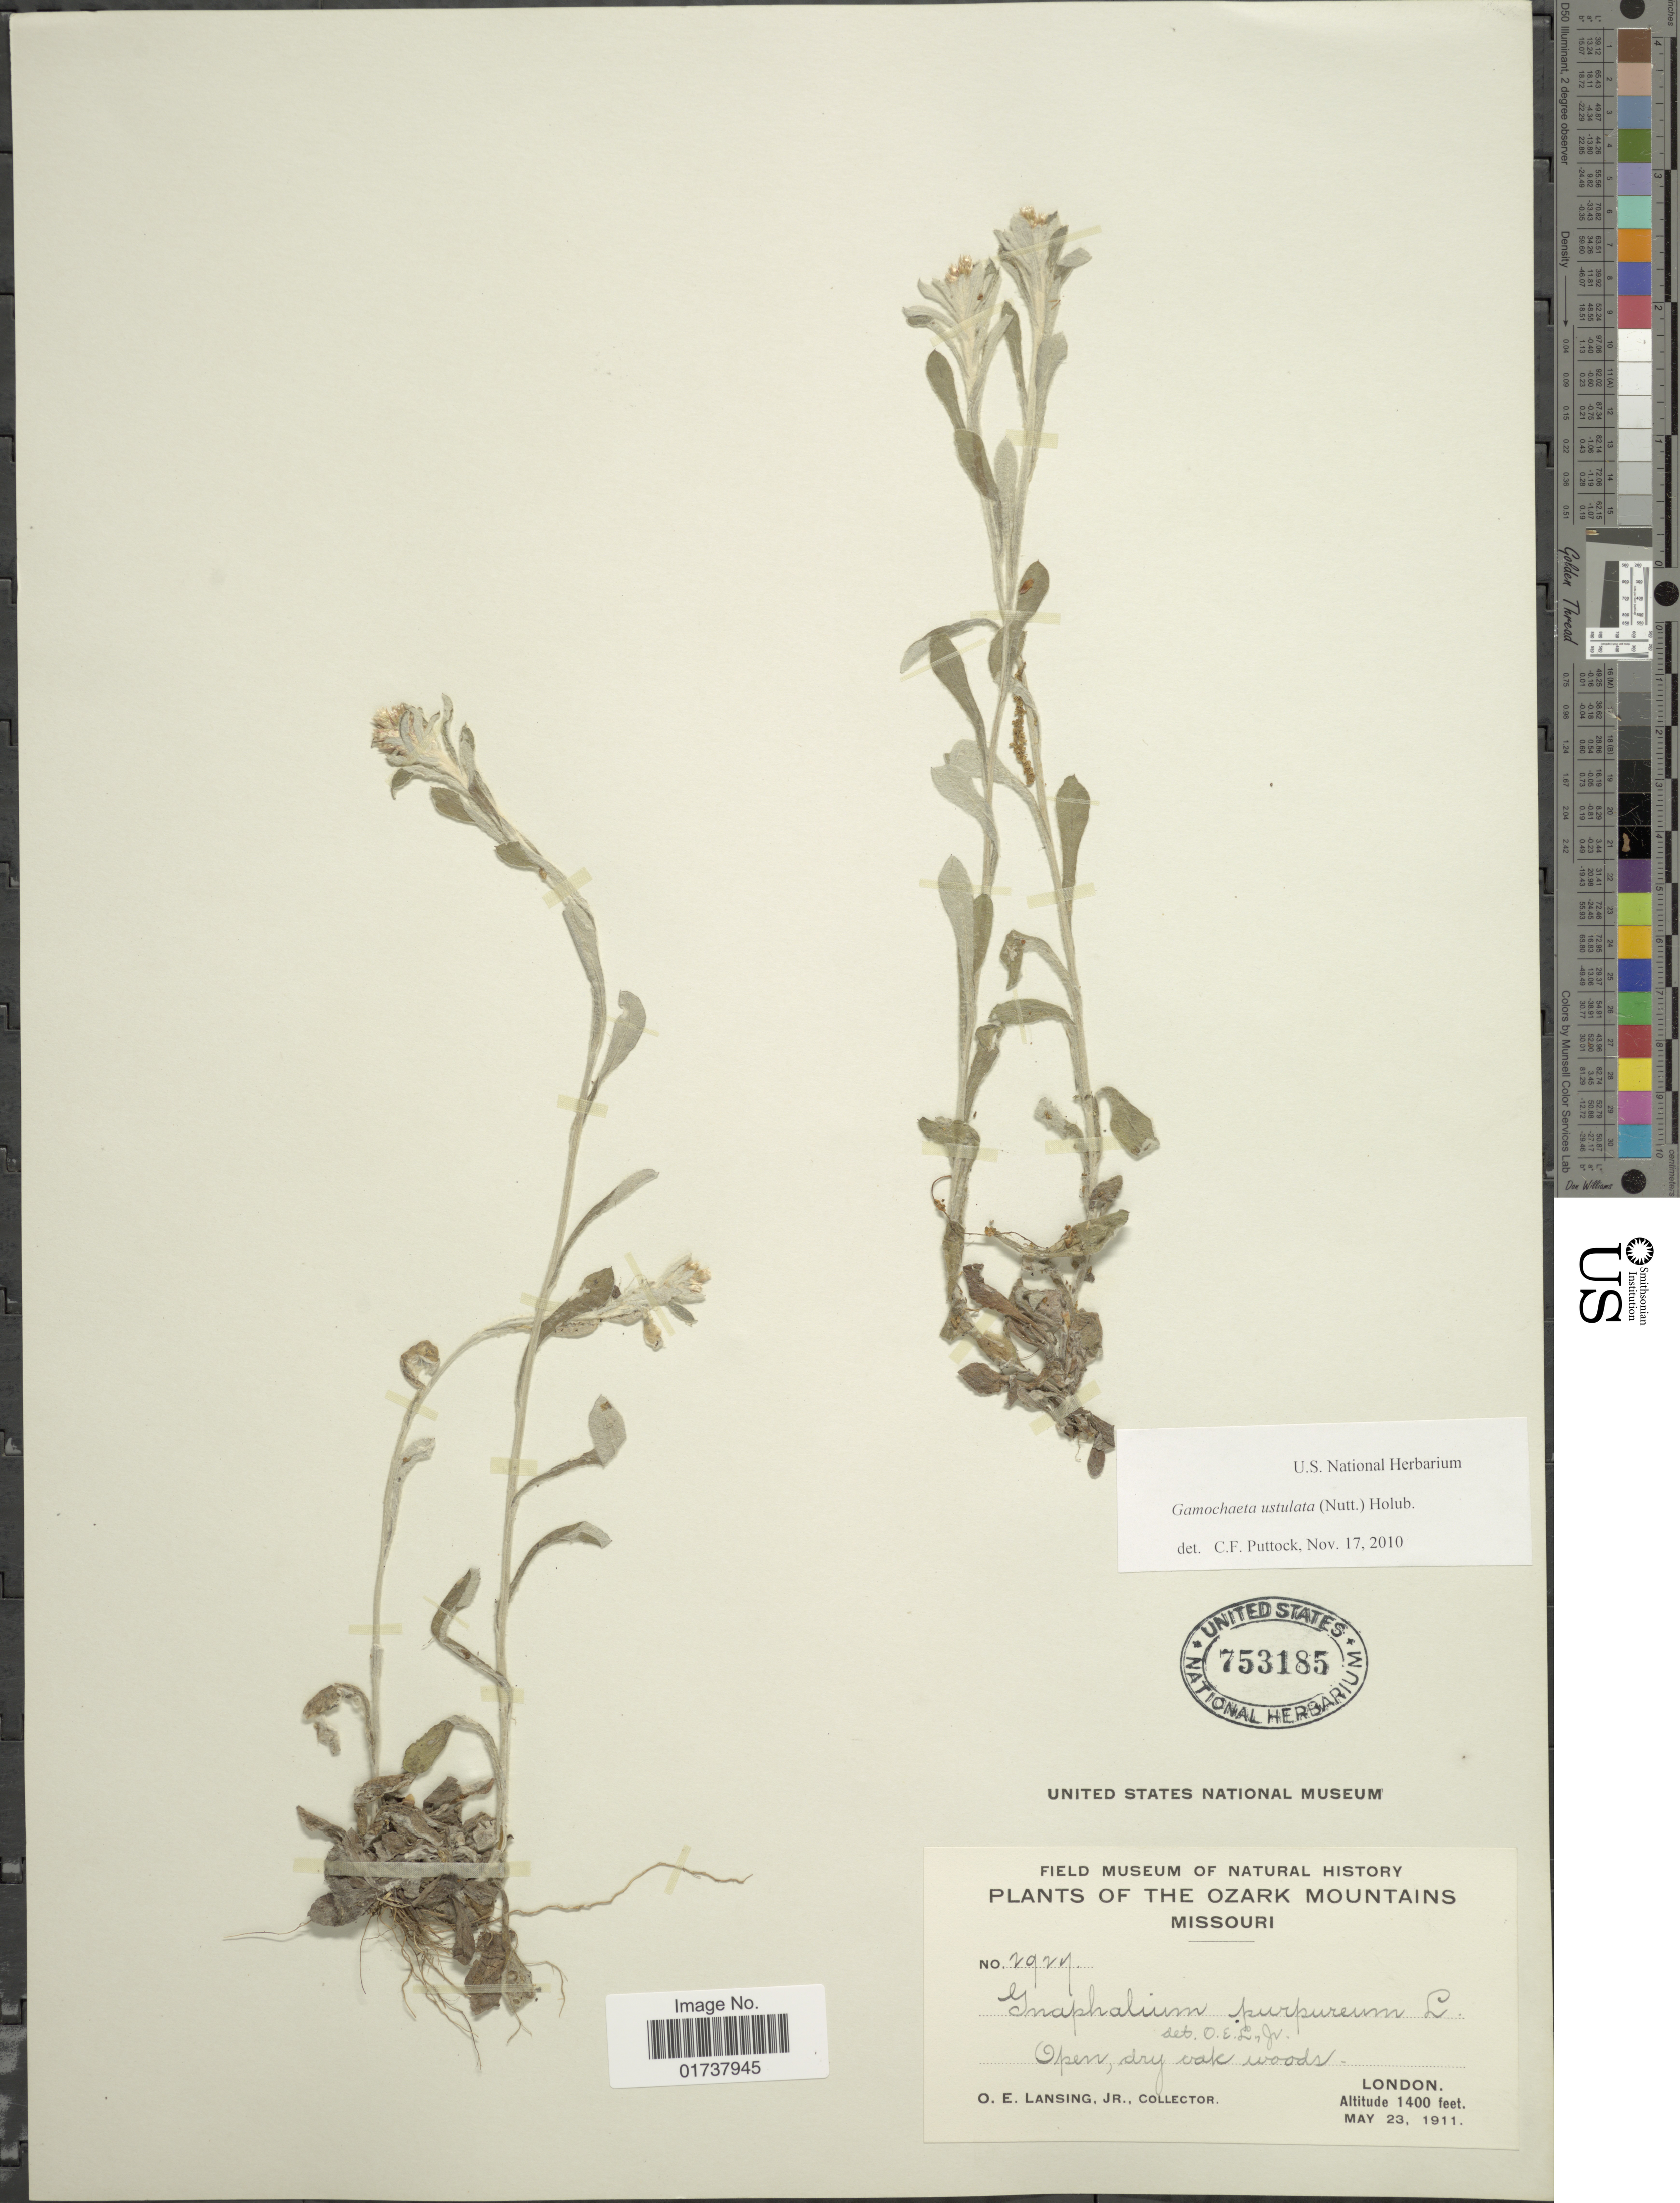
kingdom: Plantae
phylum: Tracheophyta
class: Magnoliopsida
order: Asterales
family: Asteraceae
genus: Gamochaeta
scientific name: Gamochaeta purpurea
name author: (L.) Cabrera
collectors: O. E. Lansing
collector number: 2929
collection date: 1911-05-23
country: United States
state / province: Missouri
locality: The Ozark Mountains, Londen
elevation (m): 427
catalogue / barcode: US 753185